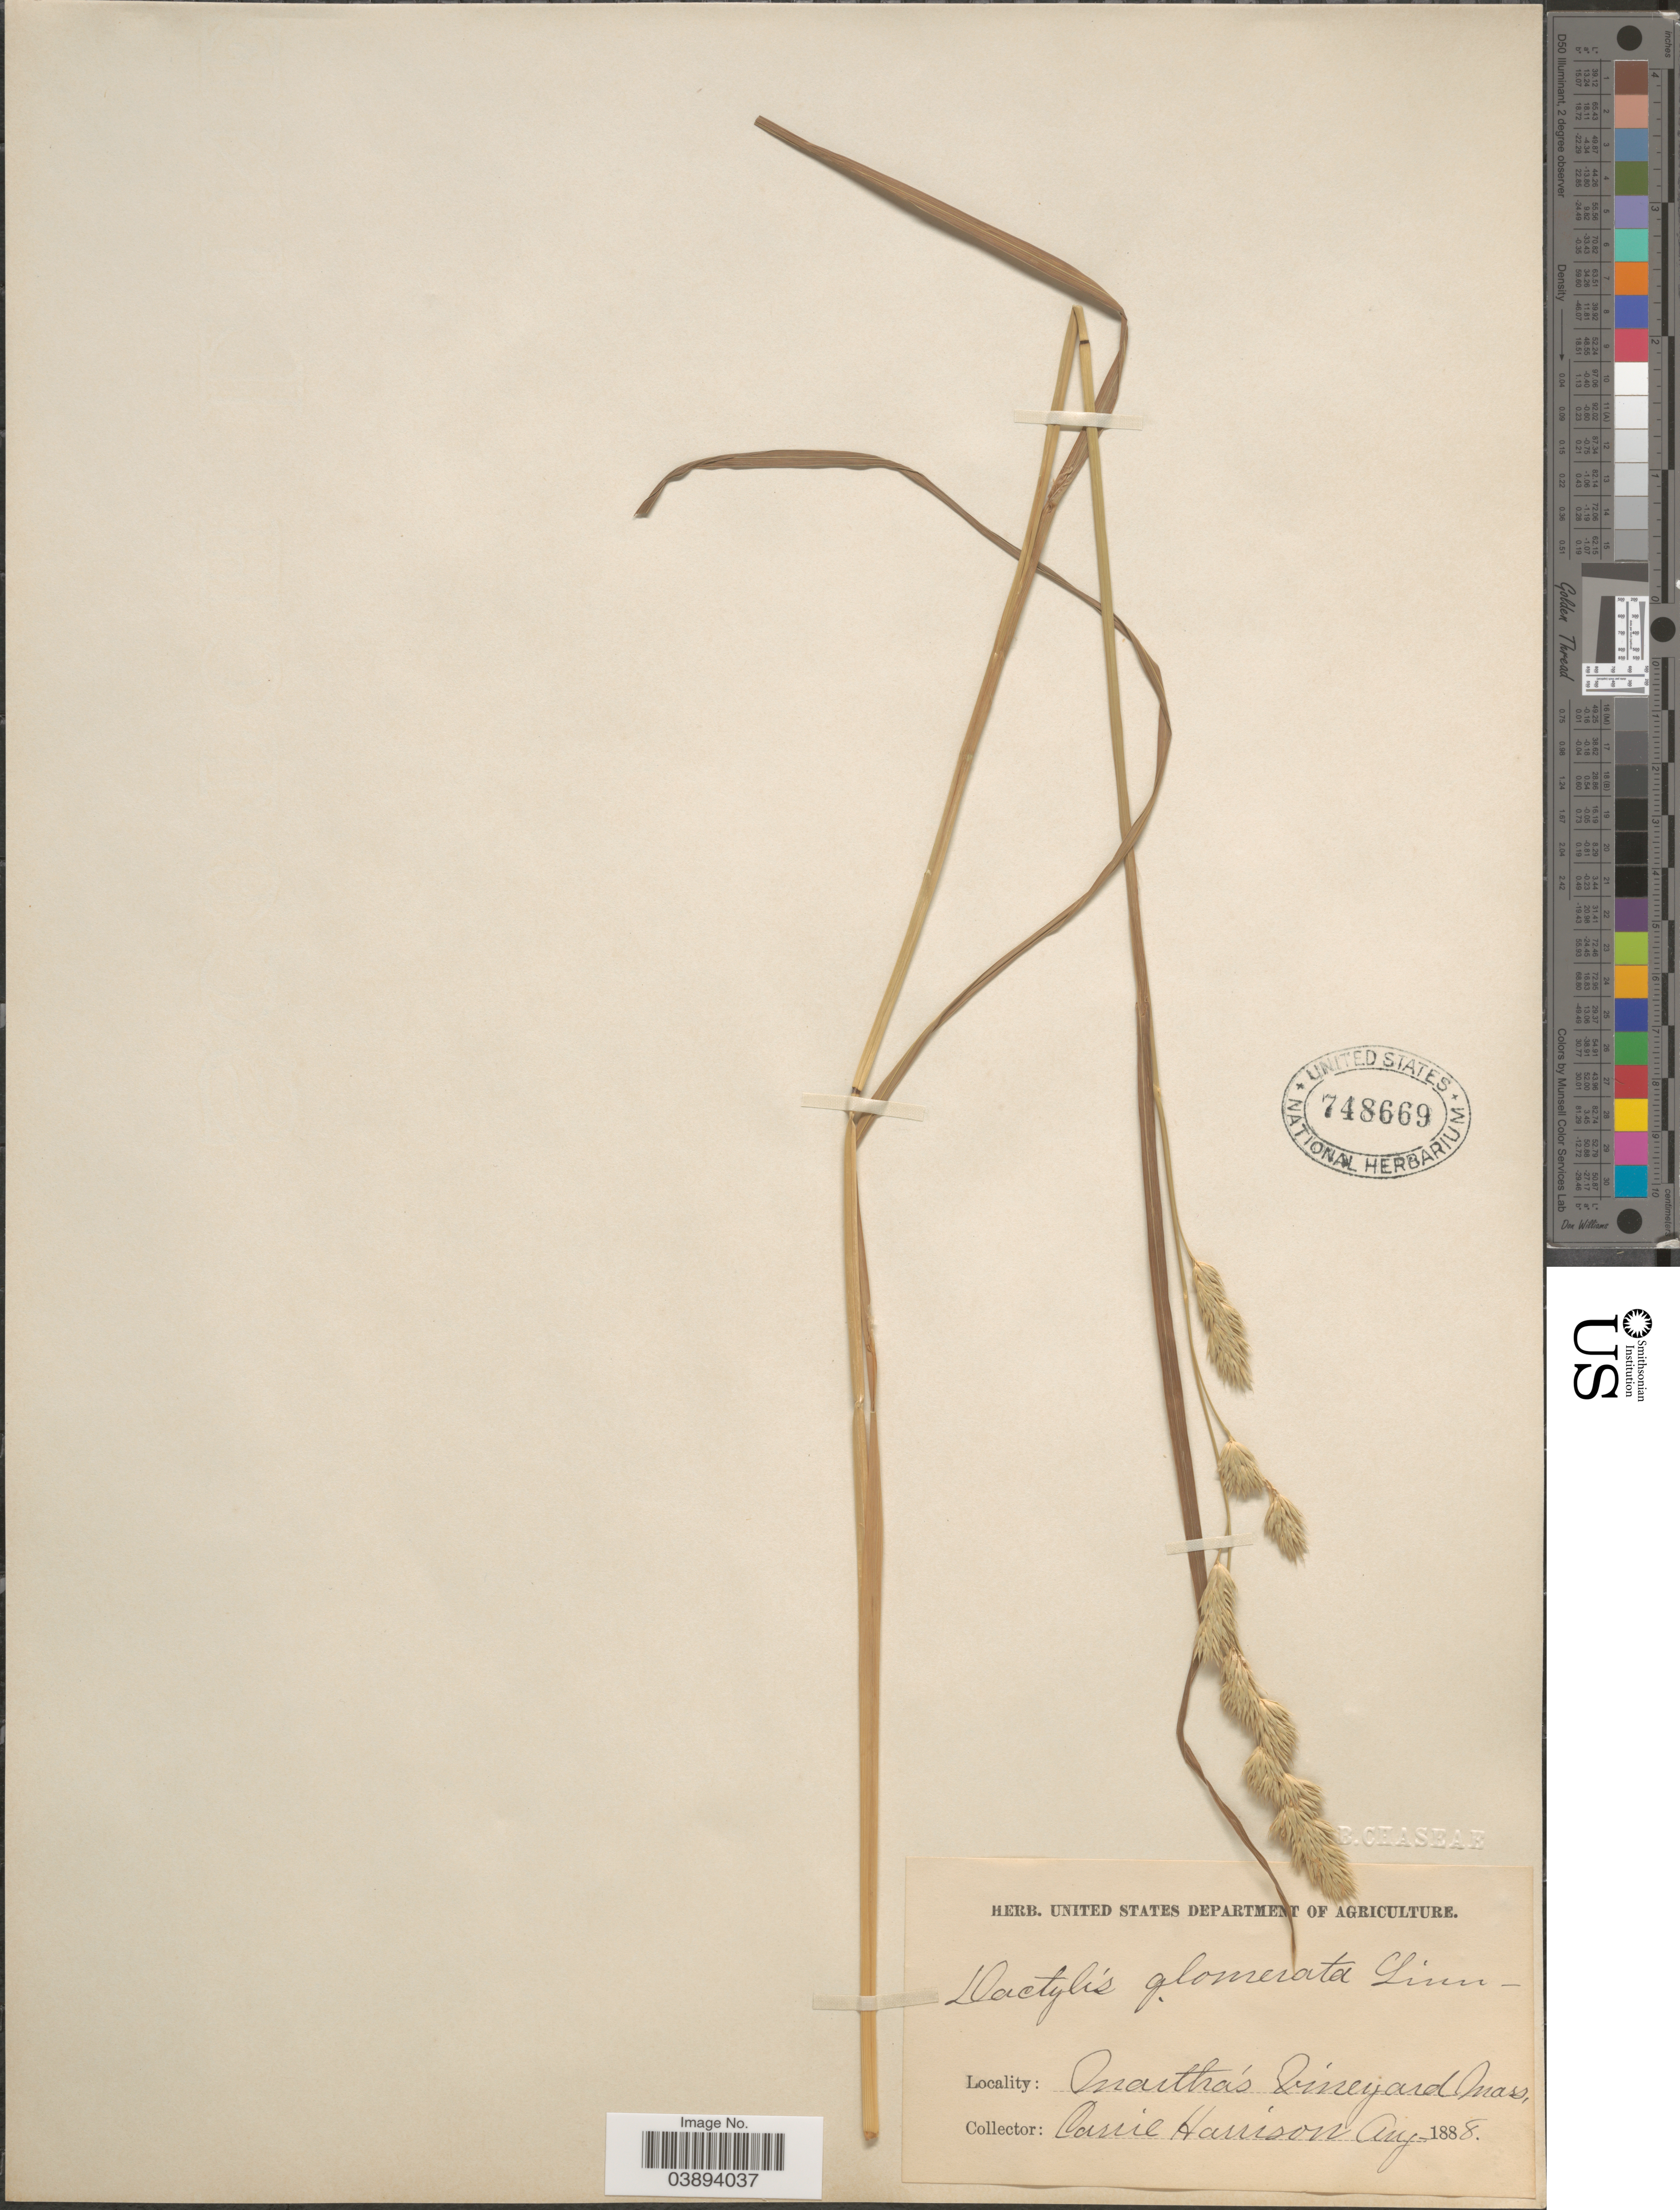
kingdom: Plantae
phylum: Tracheophyta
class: Liliopsida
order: Poales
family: Poaceae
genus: Dactylis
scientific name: Dactylis glomerata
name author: L.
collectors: C. Harrison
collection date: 1888-08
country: United States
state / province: Massachusetts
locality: Martha's Vineyard.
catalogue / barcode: US 748669